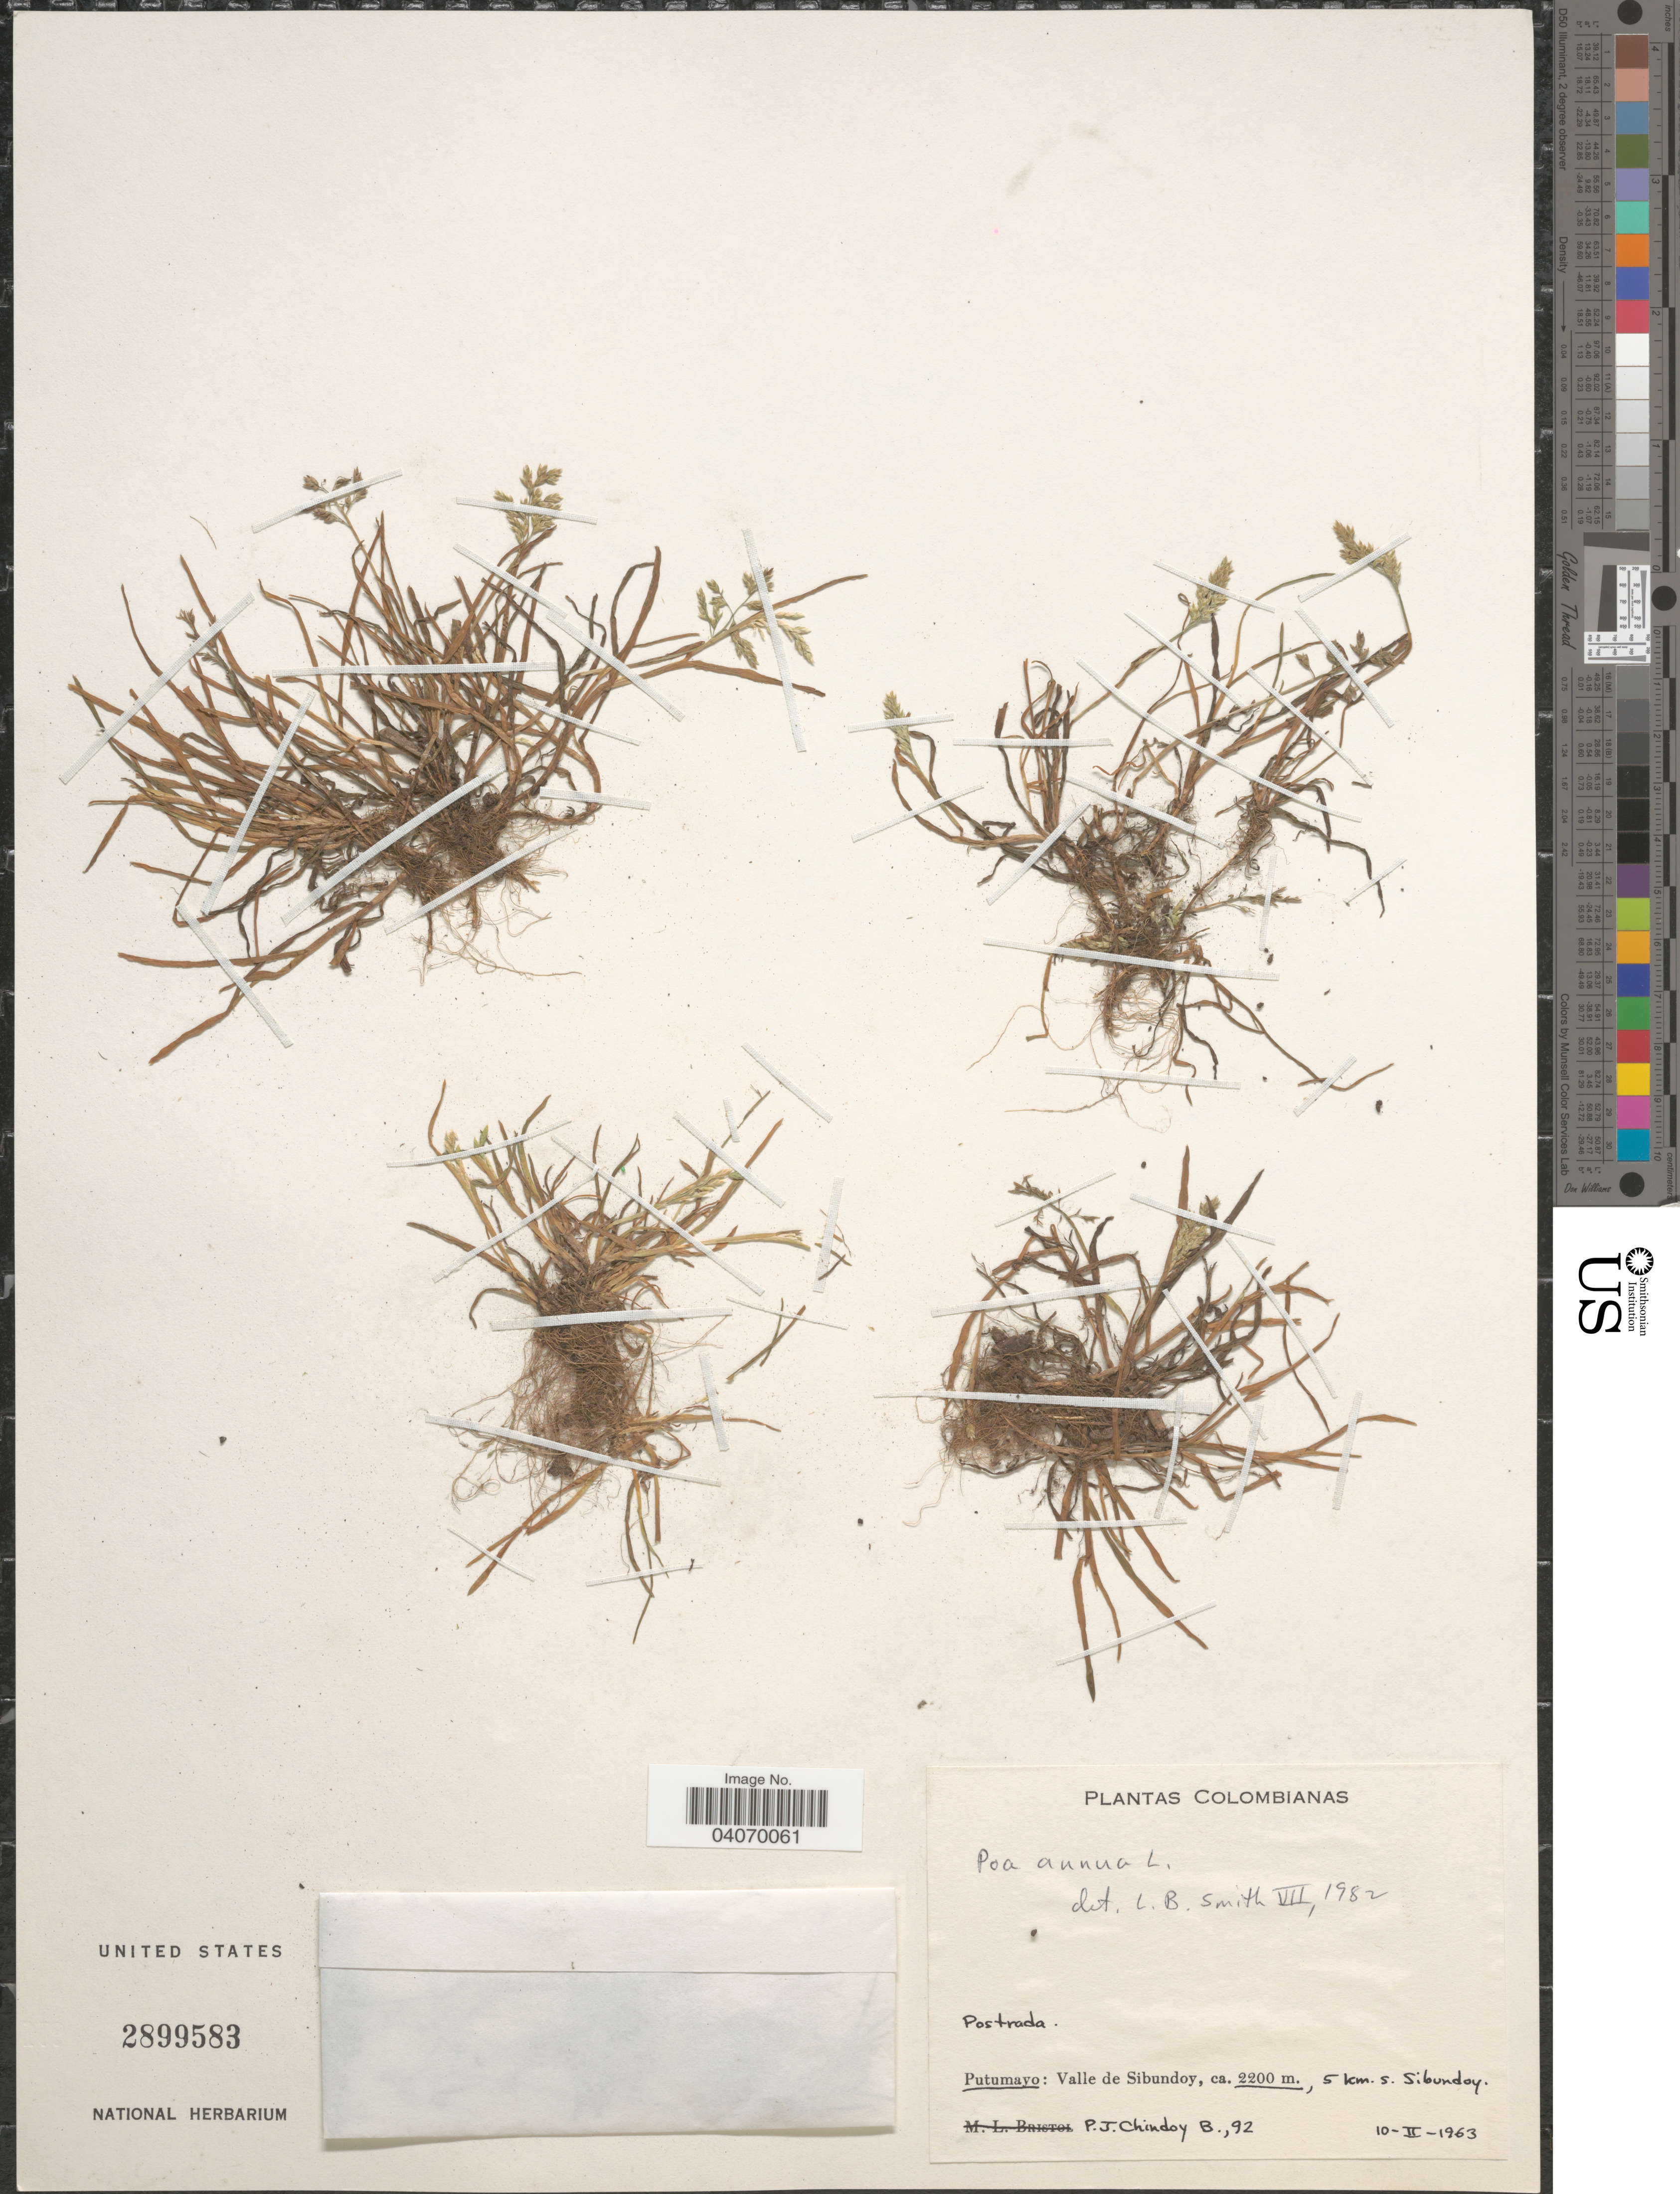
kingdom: Plantae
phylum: Tracheophyta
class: Liliopsida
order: Poales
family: Poaceae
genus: Poa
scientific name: Poa annua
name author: L.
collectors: P. Chindoy B.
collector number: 92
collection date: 1963-02-10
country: Colombia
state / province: Putumayo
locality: Valle de Sibundoy, 5 km. s. Sibundoy.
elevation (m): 2200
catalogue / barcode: US 2899583